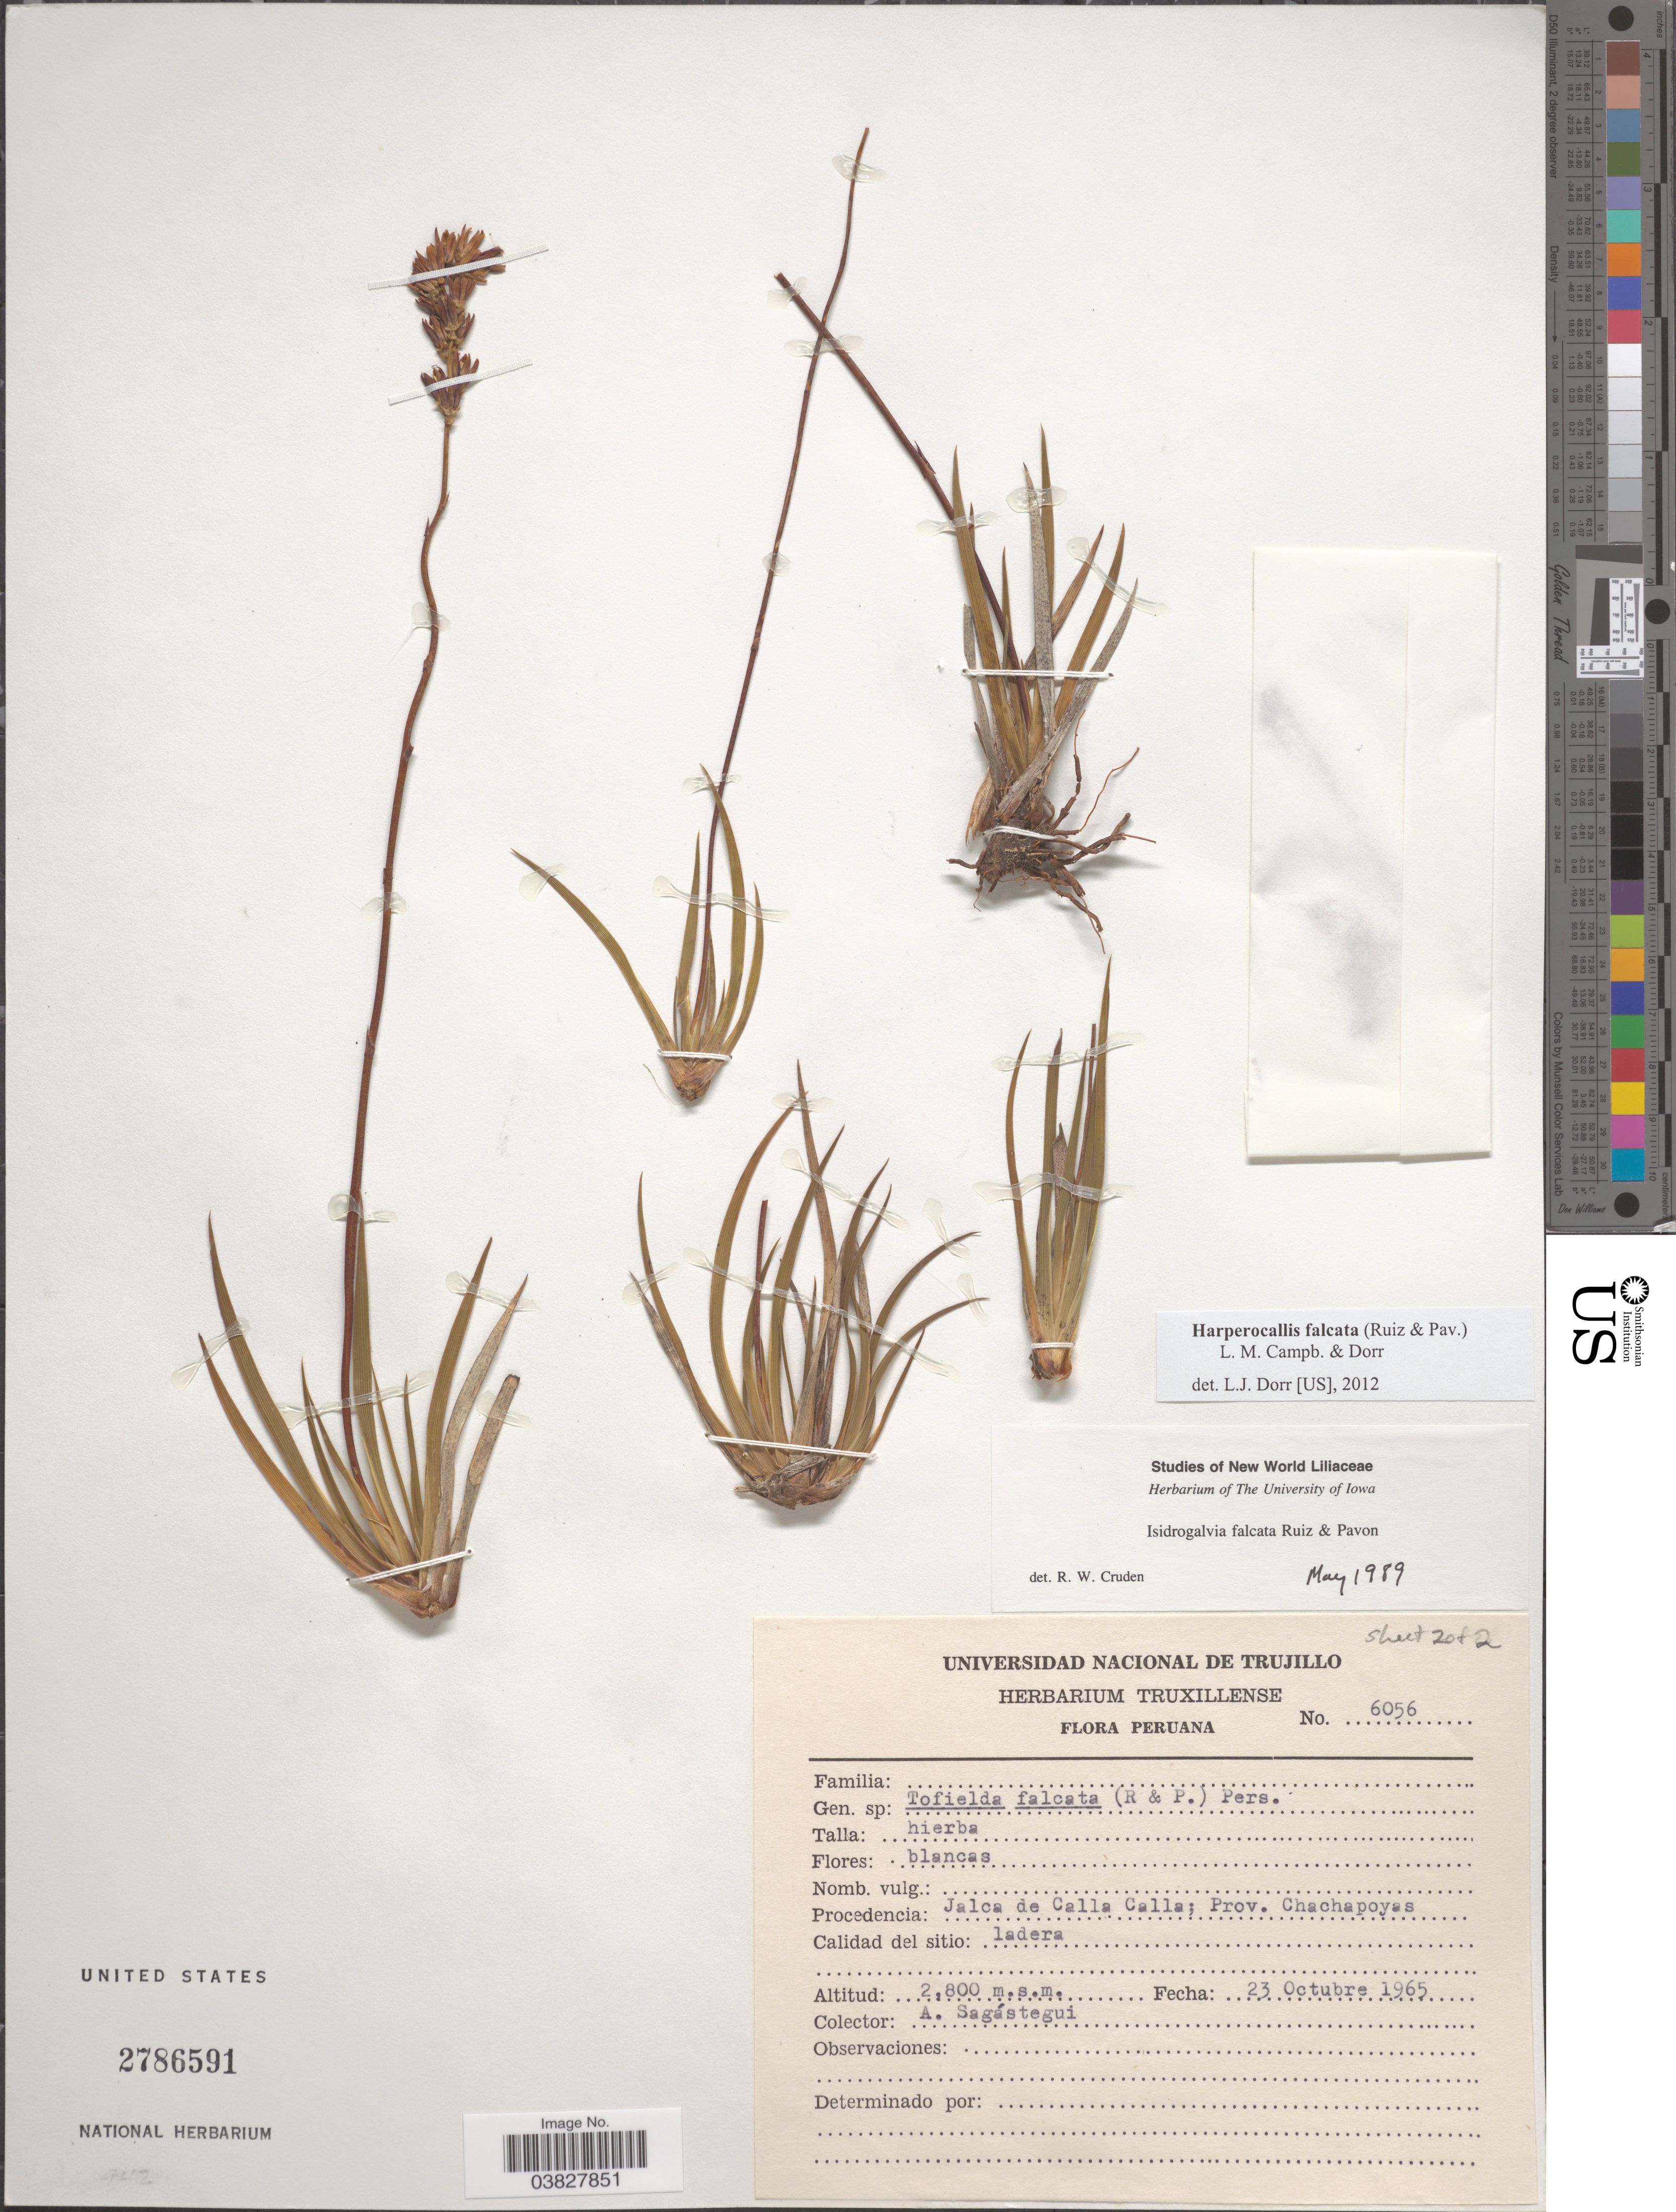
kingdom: Plantae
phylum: Tracheophyta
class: Liliopsida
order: Alismatales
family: Tofieldiaceae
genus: Harperocallis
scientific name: Harperocallis falcata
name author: (Ruiz & Pav.) L.M. Campb. & Dorr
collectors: A. Sagastegui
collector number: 6056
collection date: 1965-10-23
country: Peru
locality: Jalca de Calla Calla; Prov. Chachapoyas.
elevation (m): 2800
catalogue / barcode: US 2786591